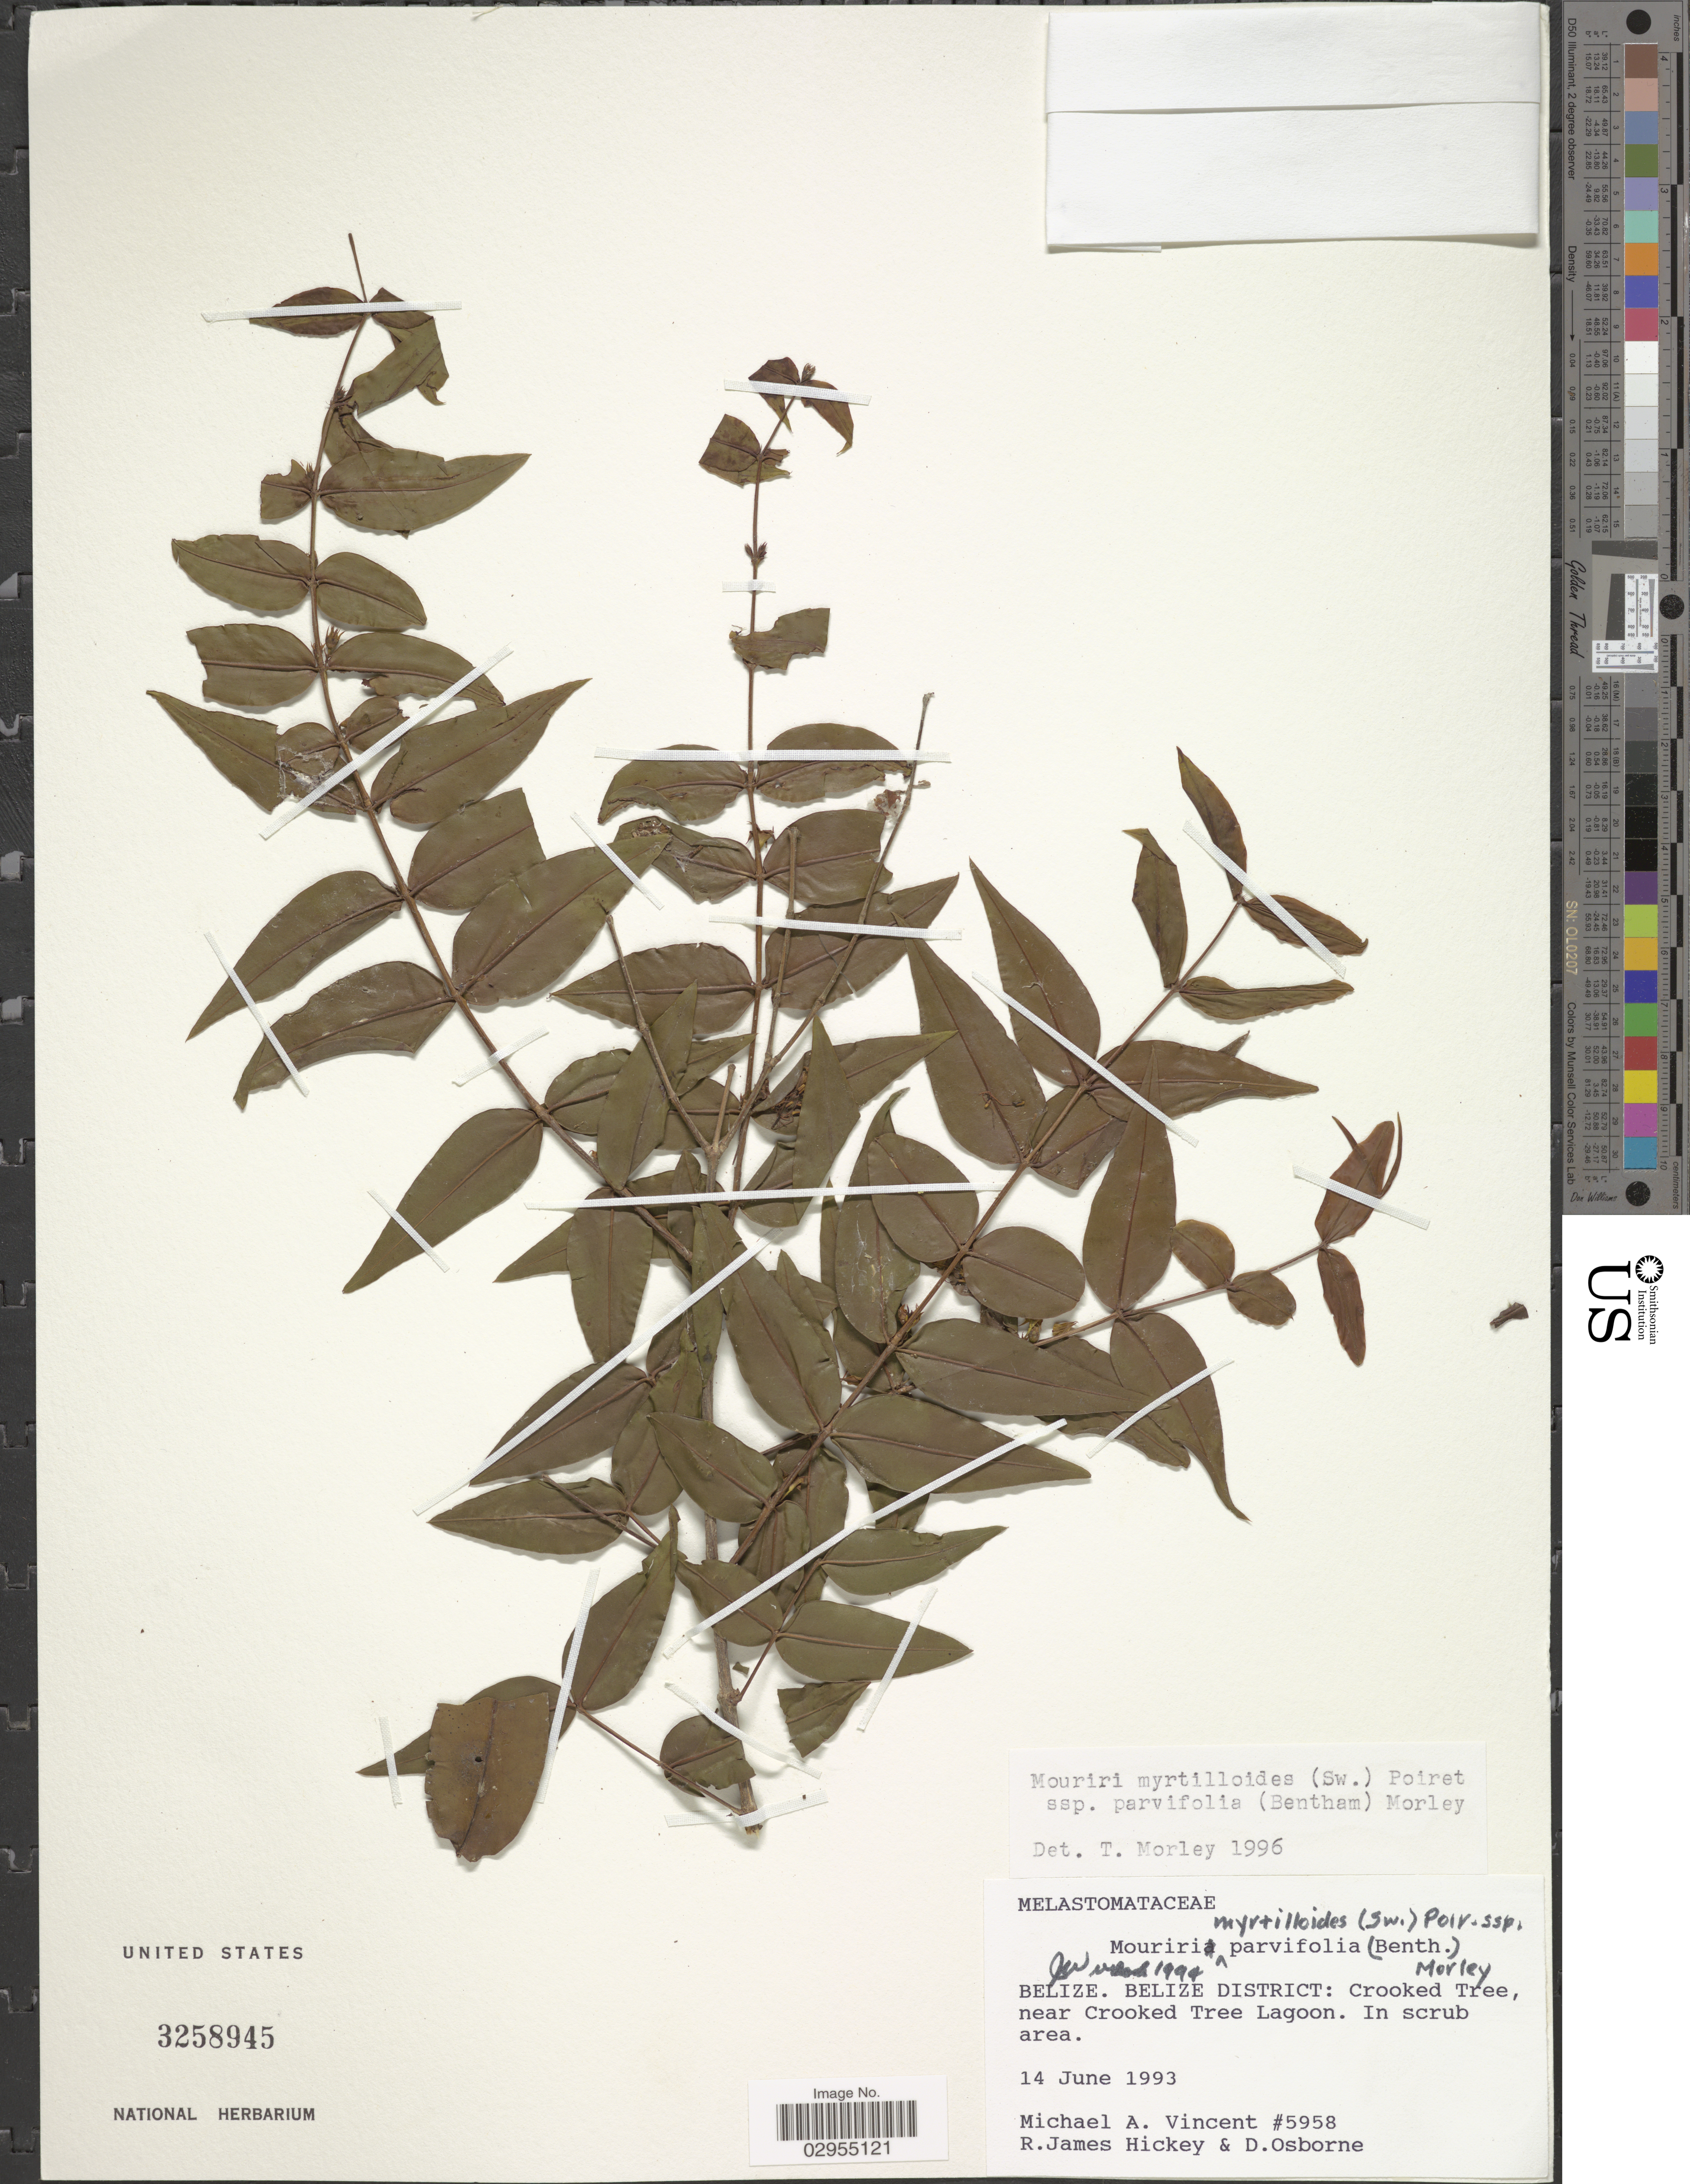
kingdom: Plantae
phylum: Tracheophyta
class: Magnoliopsida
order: Myrtales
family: Melastomataceae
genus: Mouriri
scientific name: Mouriri parvifolia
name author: Benth.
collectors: M. A. Vincent, R. J. Hickey & D. Osborne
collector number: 5958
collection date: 1993-06-14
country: Belize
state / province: Belize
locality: Belize District: Crooked Tree, near Crooked Tree Lagoon.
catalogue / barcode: US 3258945